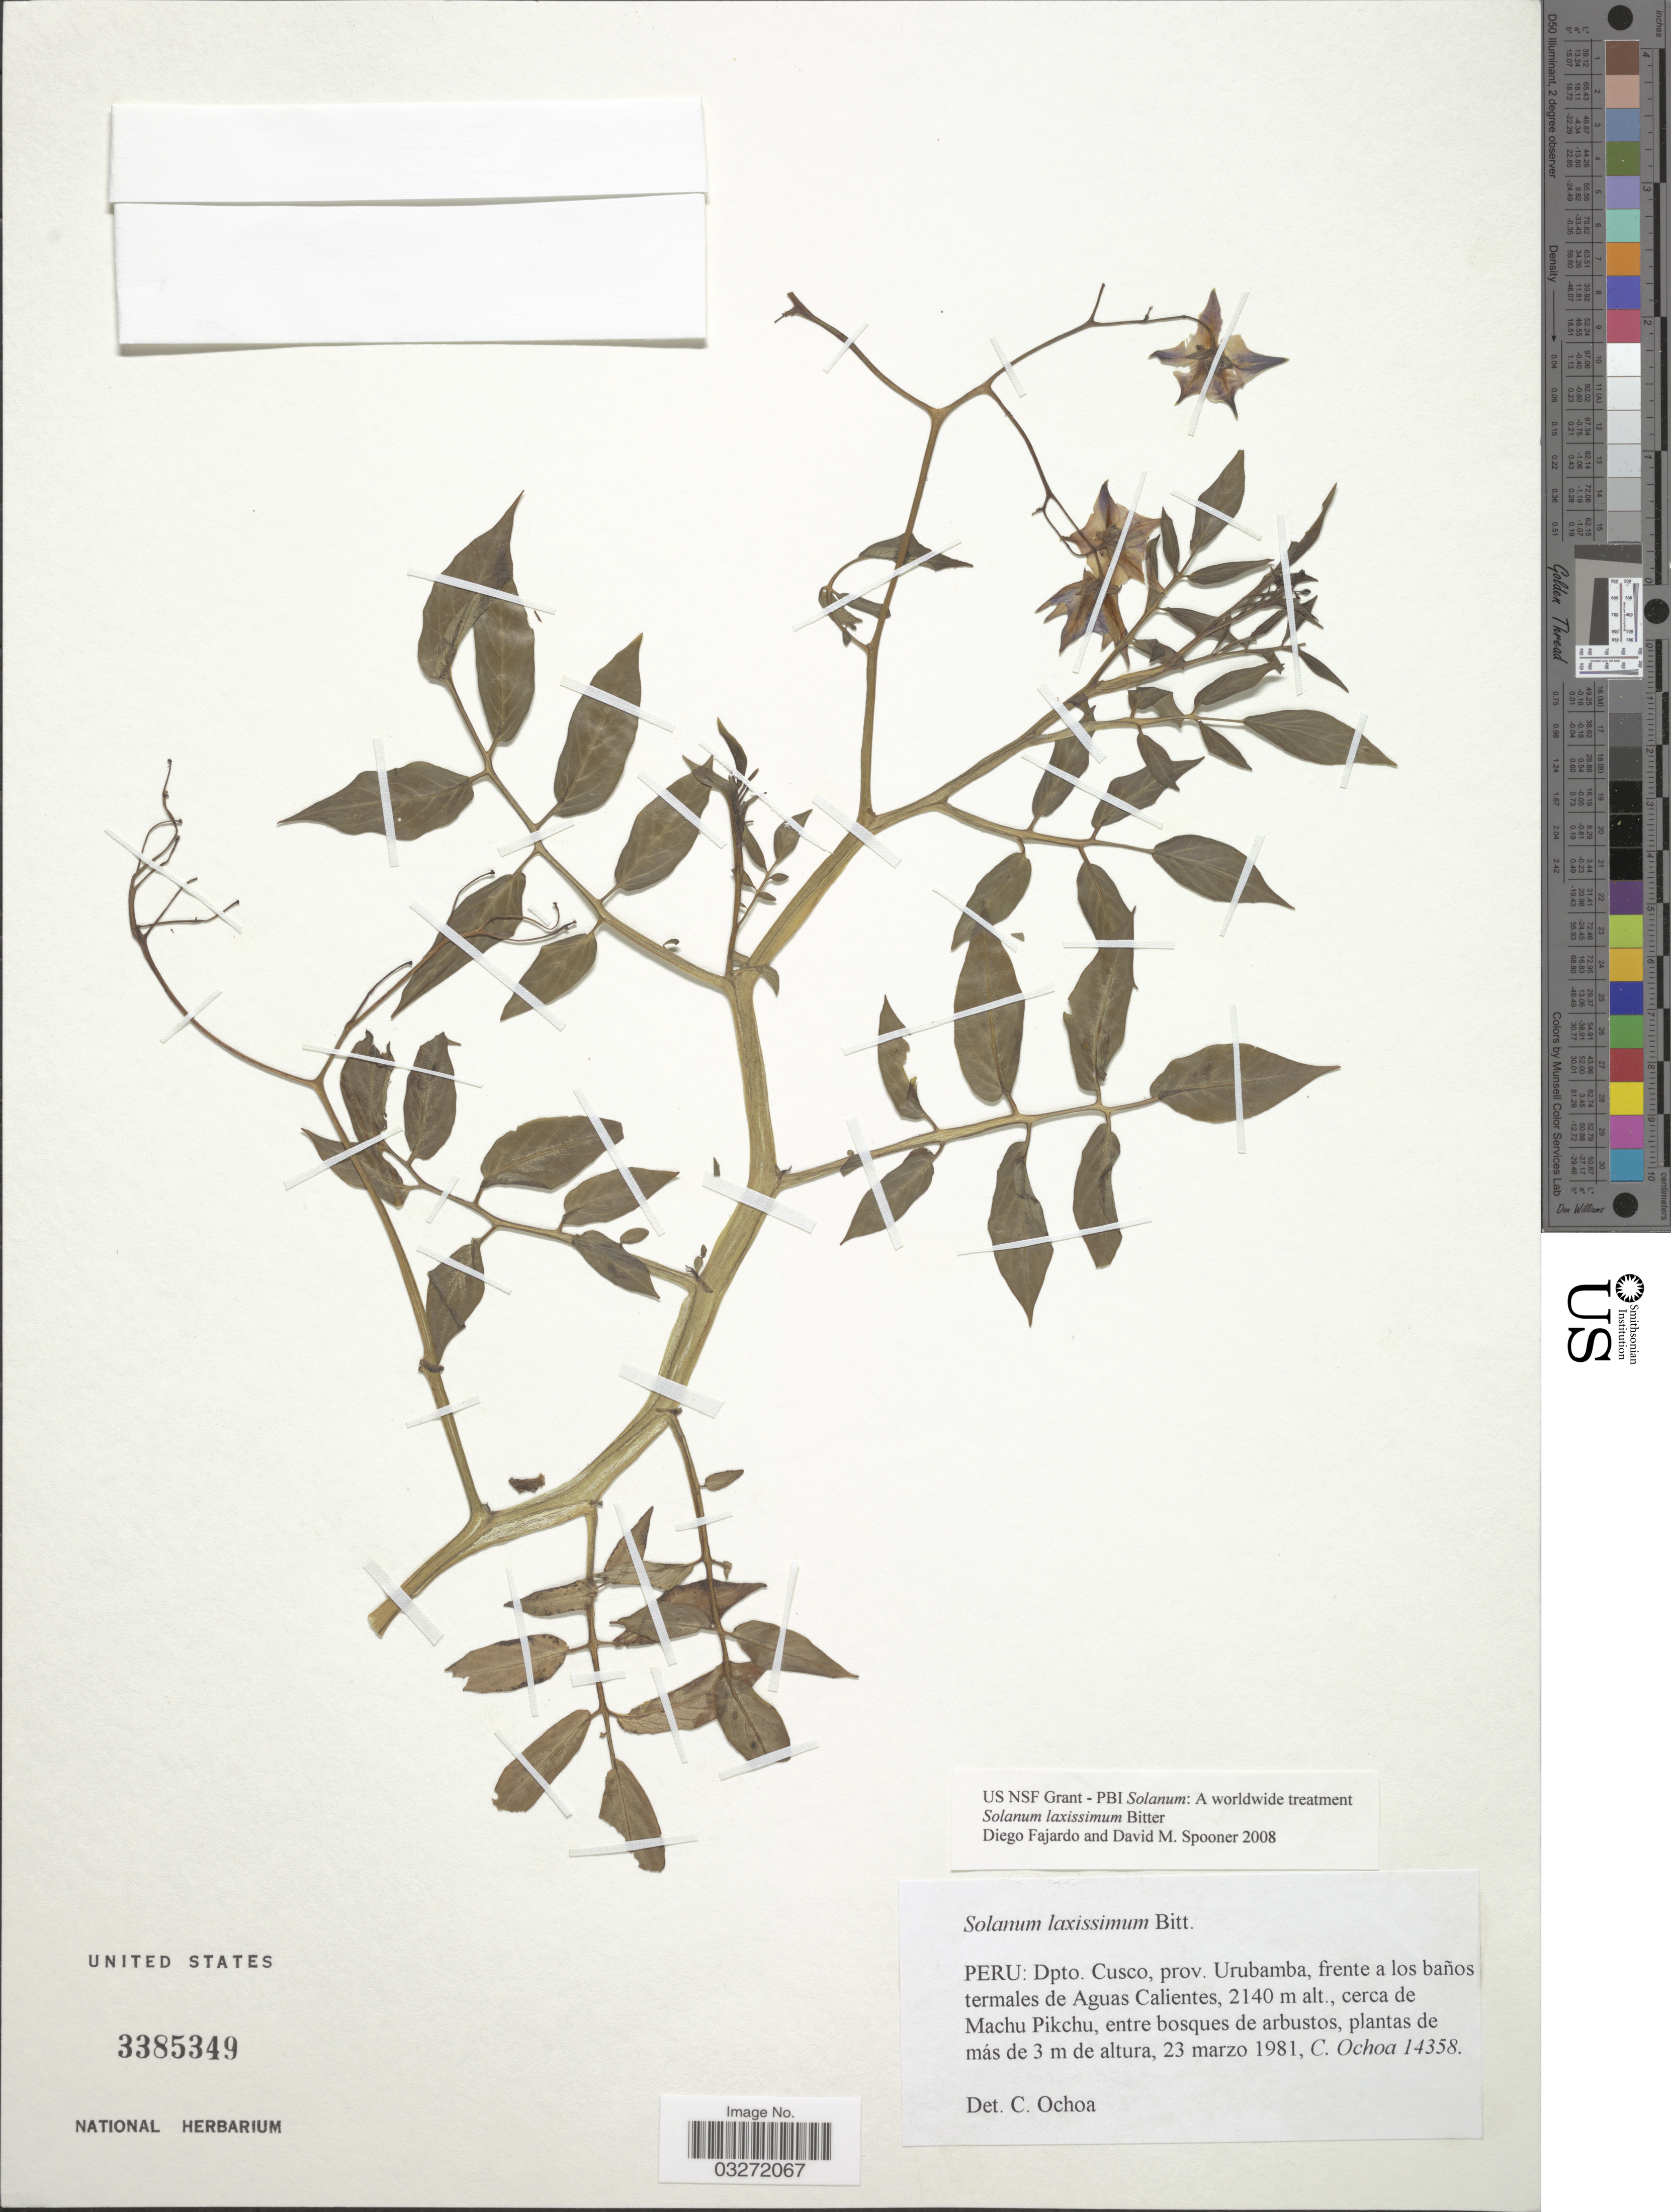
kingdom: Plantae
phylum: Tracheophyta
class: Magnoliopsida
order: Solanales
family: Solanaceae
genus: Solanum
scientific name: Solanum laxissimum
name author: Bitter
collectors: C. Ochoa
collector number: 14358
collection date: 1981-03-23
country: Peru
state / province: Cusco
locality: Dpto. Cusco, prov. Urubamba, frente a los baños termales de Aguas Calientes, cerca de Machu Pikchu.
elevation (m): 2140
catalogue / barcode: US 3385349